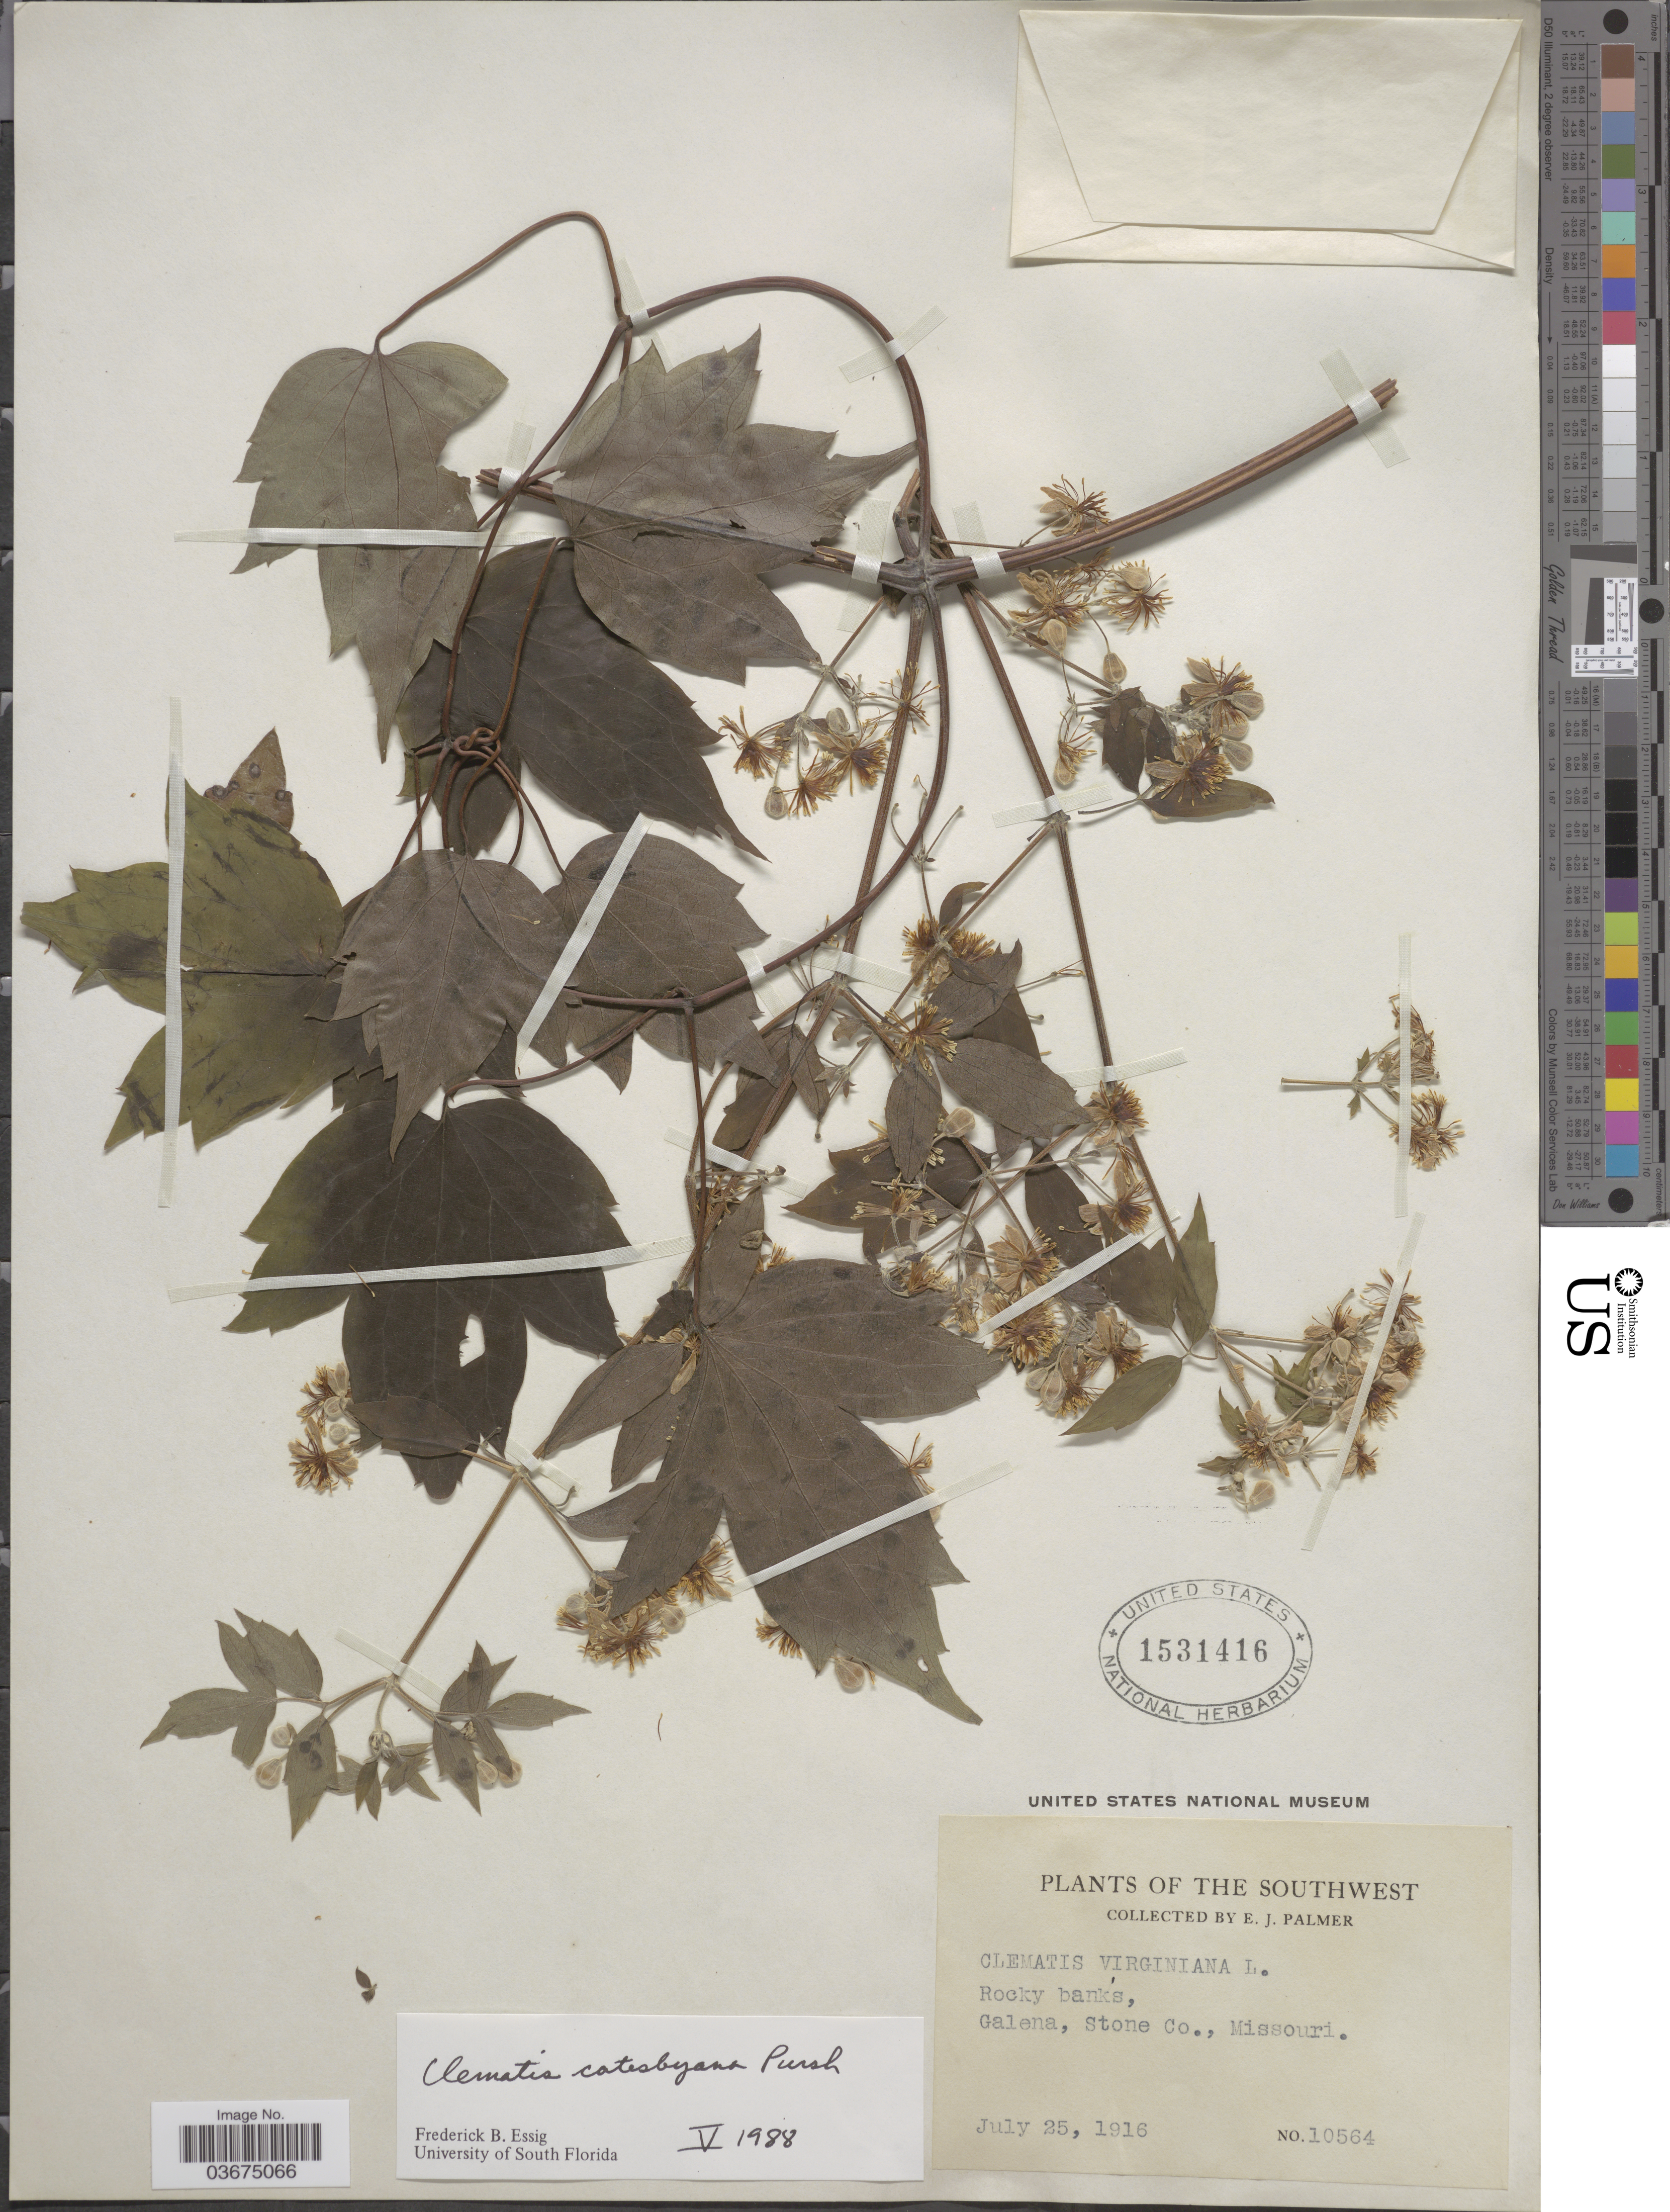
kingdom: Plantae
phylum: Tracheophyta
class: Magnoliopsida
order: Ranunculales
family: Ranunculaceae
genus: Clematis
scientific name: Clematis catesbyana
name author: Pursh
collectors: E. J. Palmer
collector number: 10564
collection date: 1916-07-25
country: United States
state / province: Missouri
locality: The Southwest. Rocky banks, Galena, Stone Co.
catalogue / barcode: US 1531416